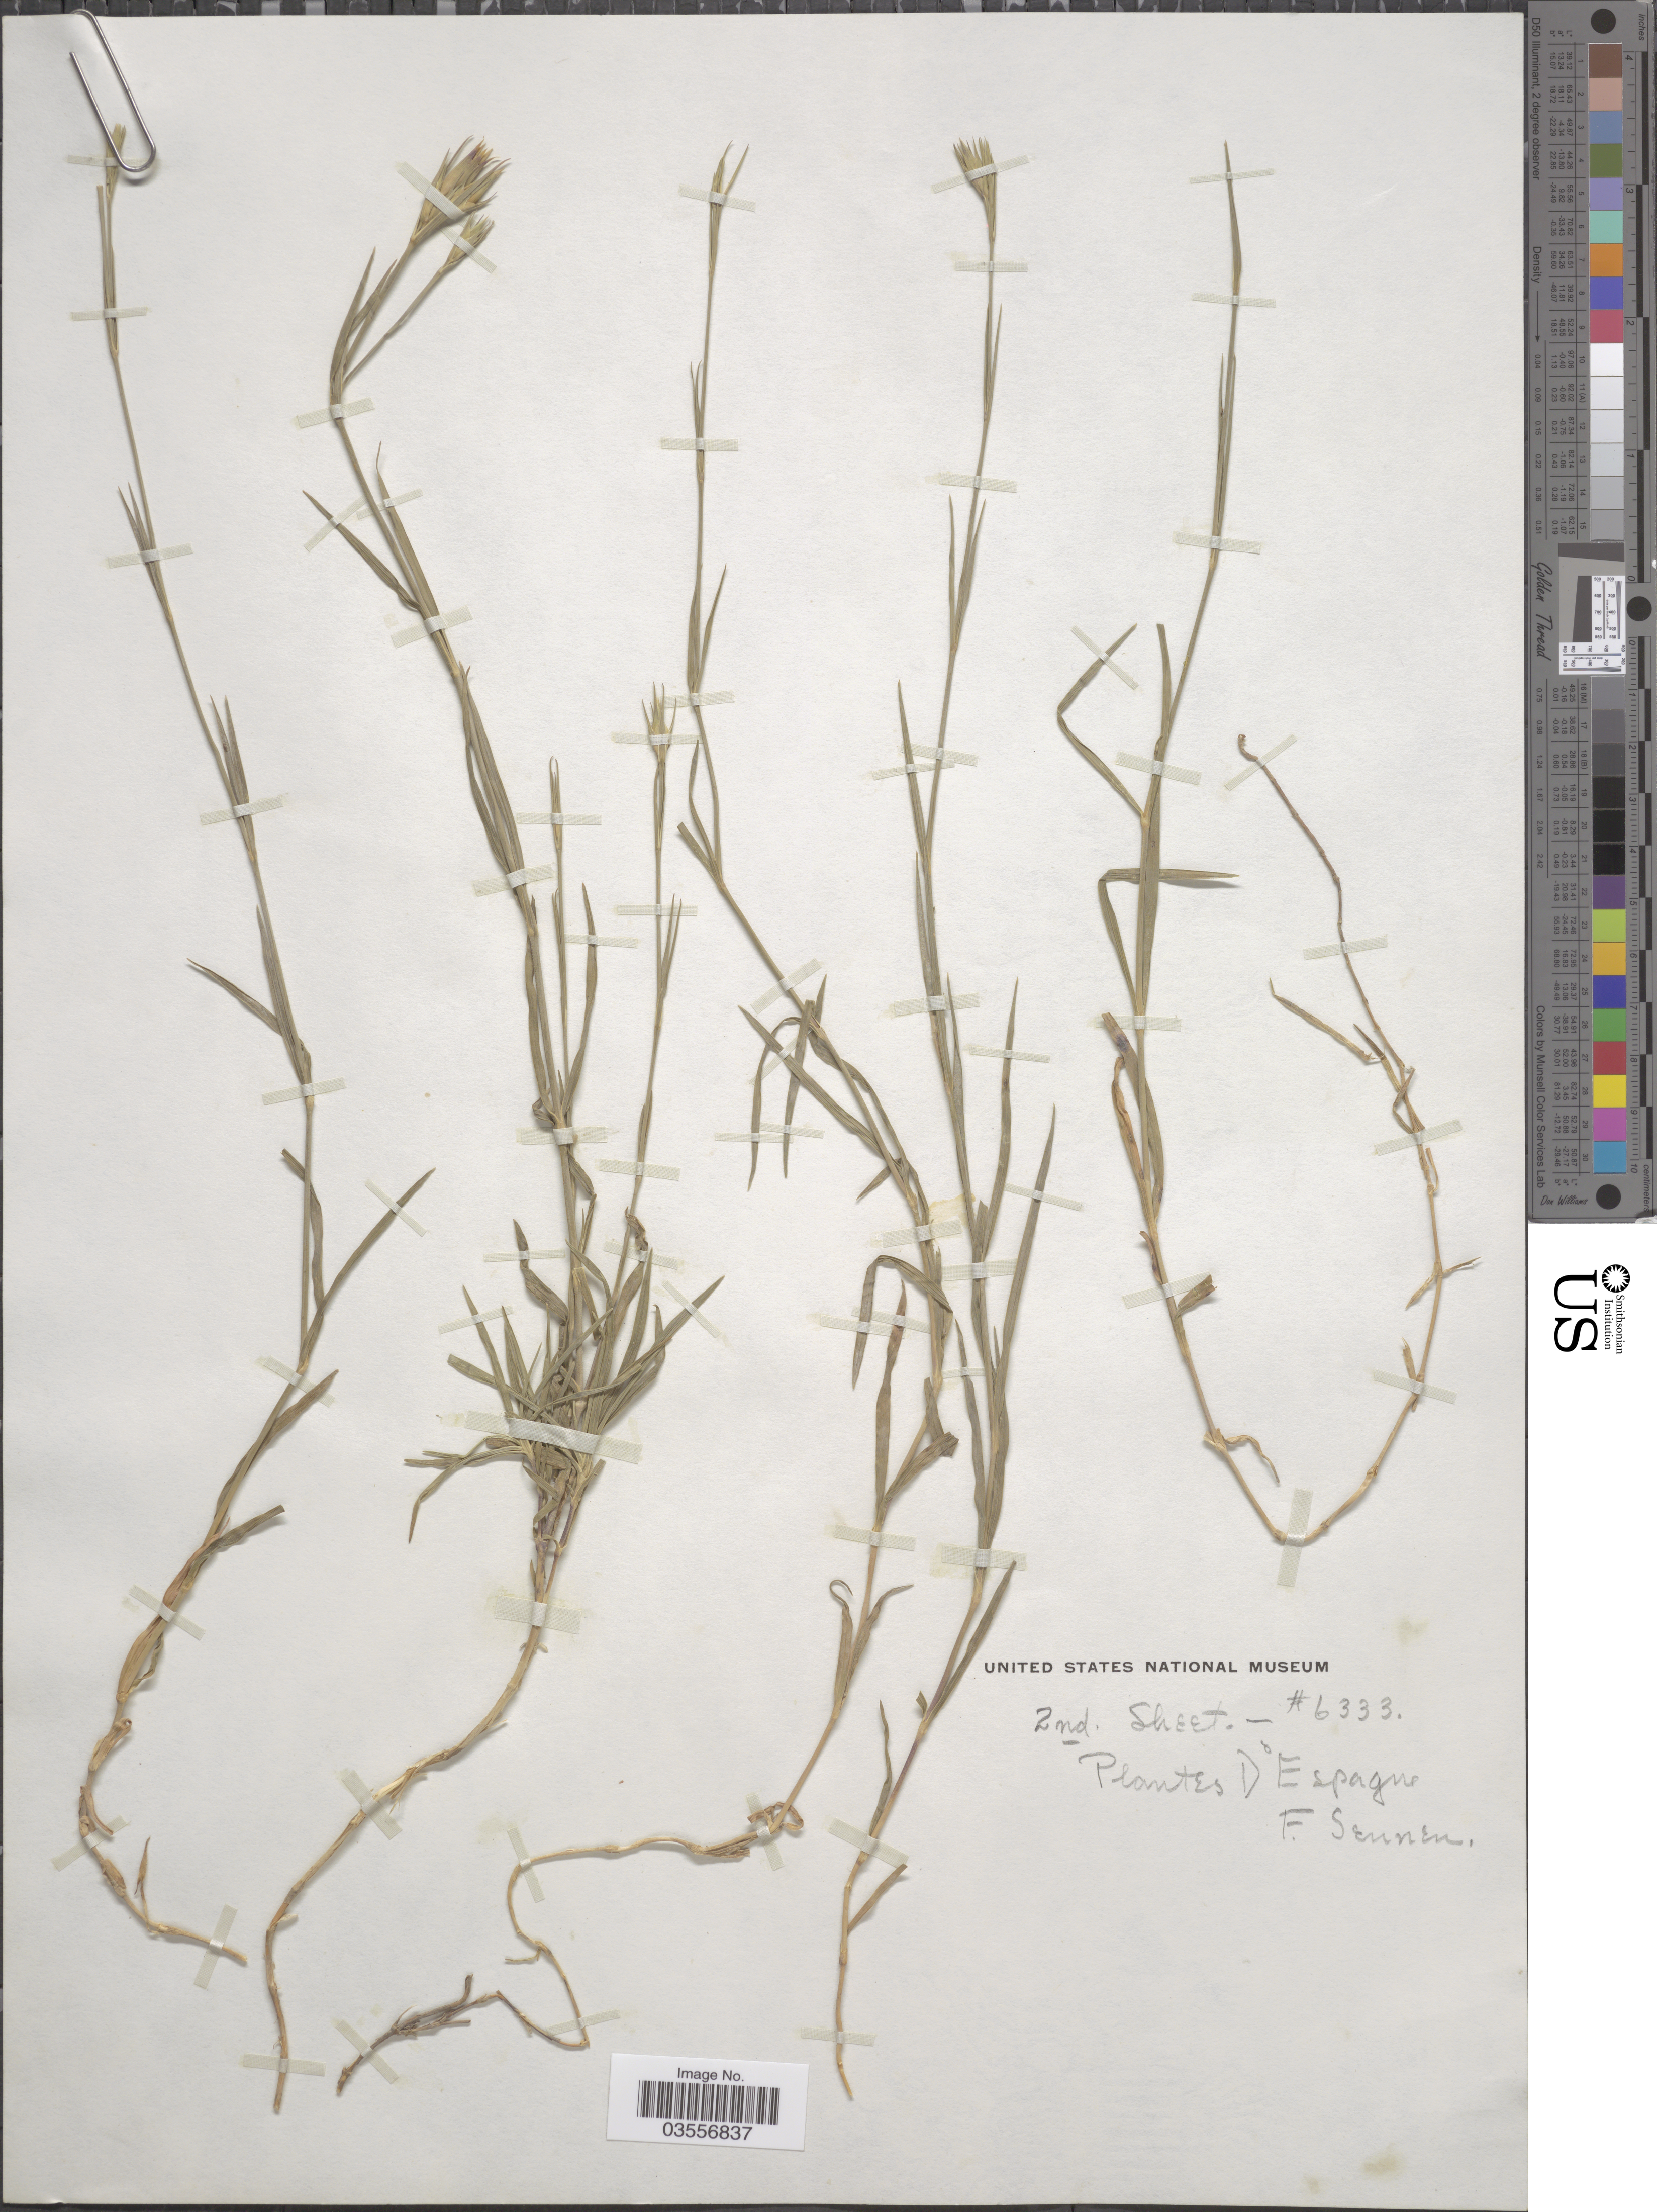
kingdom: Plantae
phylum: Tracheophyta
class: Magnoliopsida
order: Caryophyllales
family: Caryophyllaceae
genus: Dianthus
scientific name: Dianthus verdagueri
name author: Sennen & Gonzalo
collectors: E. Sennen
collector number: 6333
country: Spain